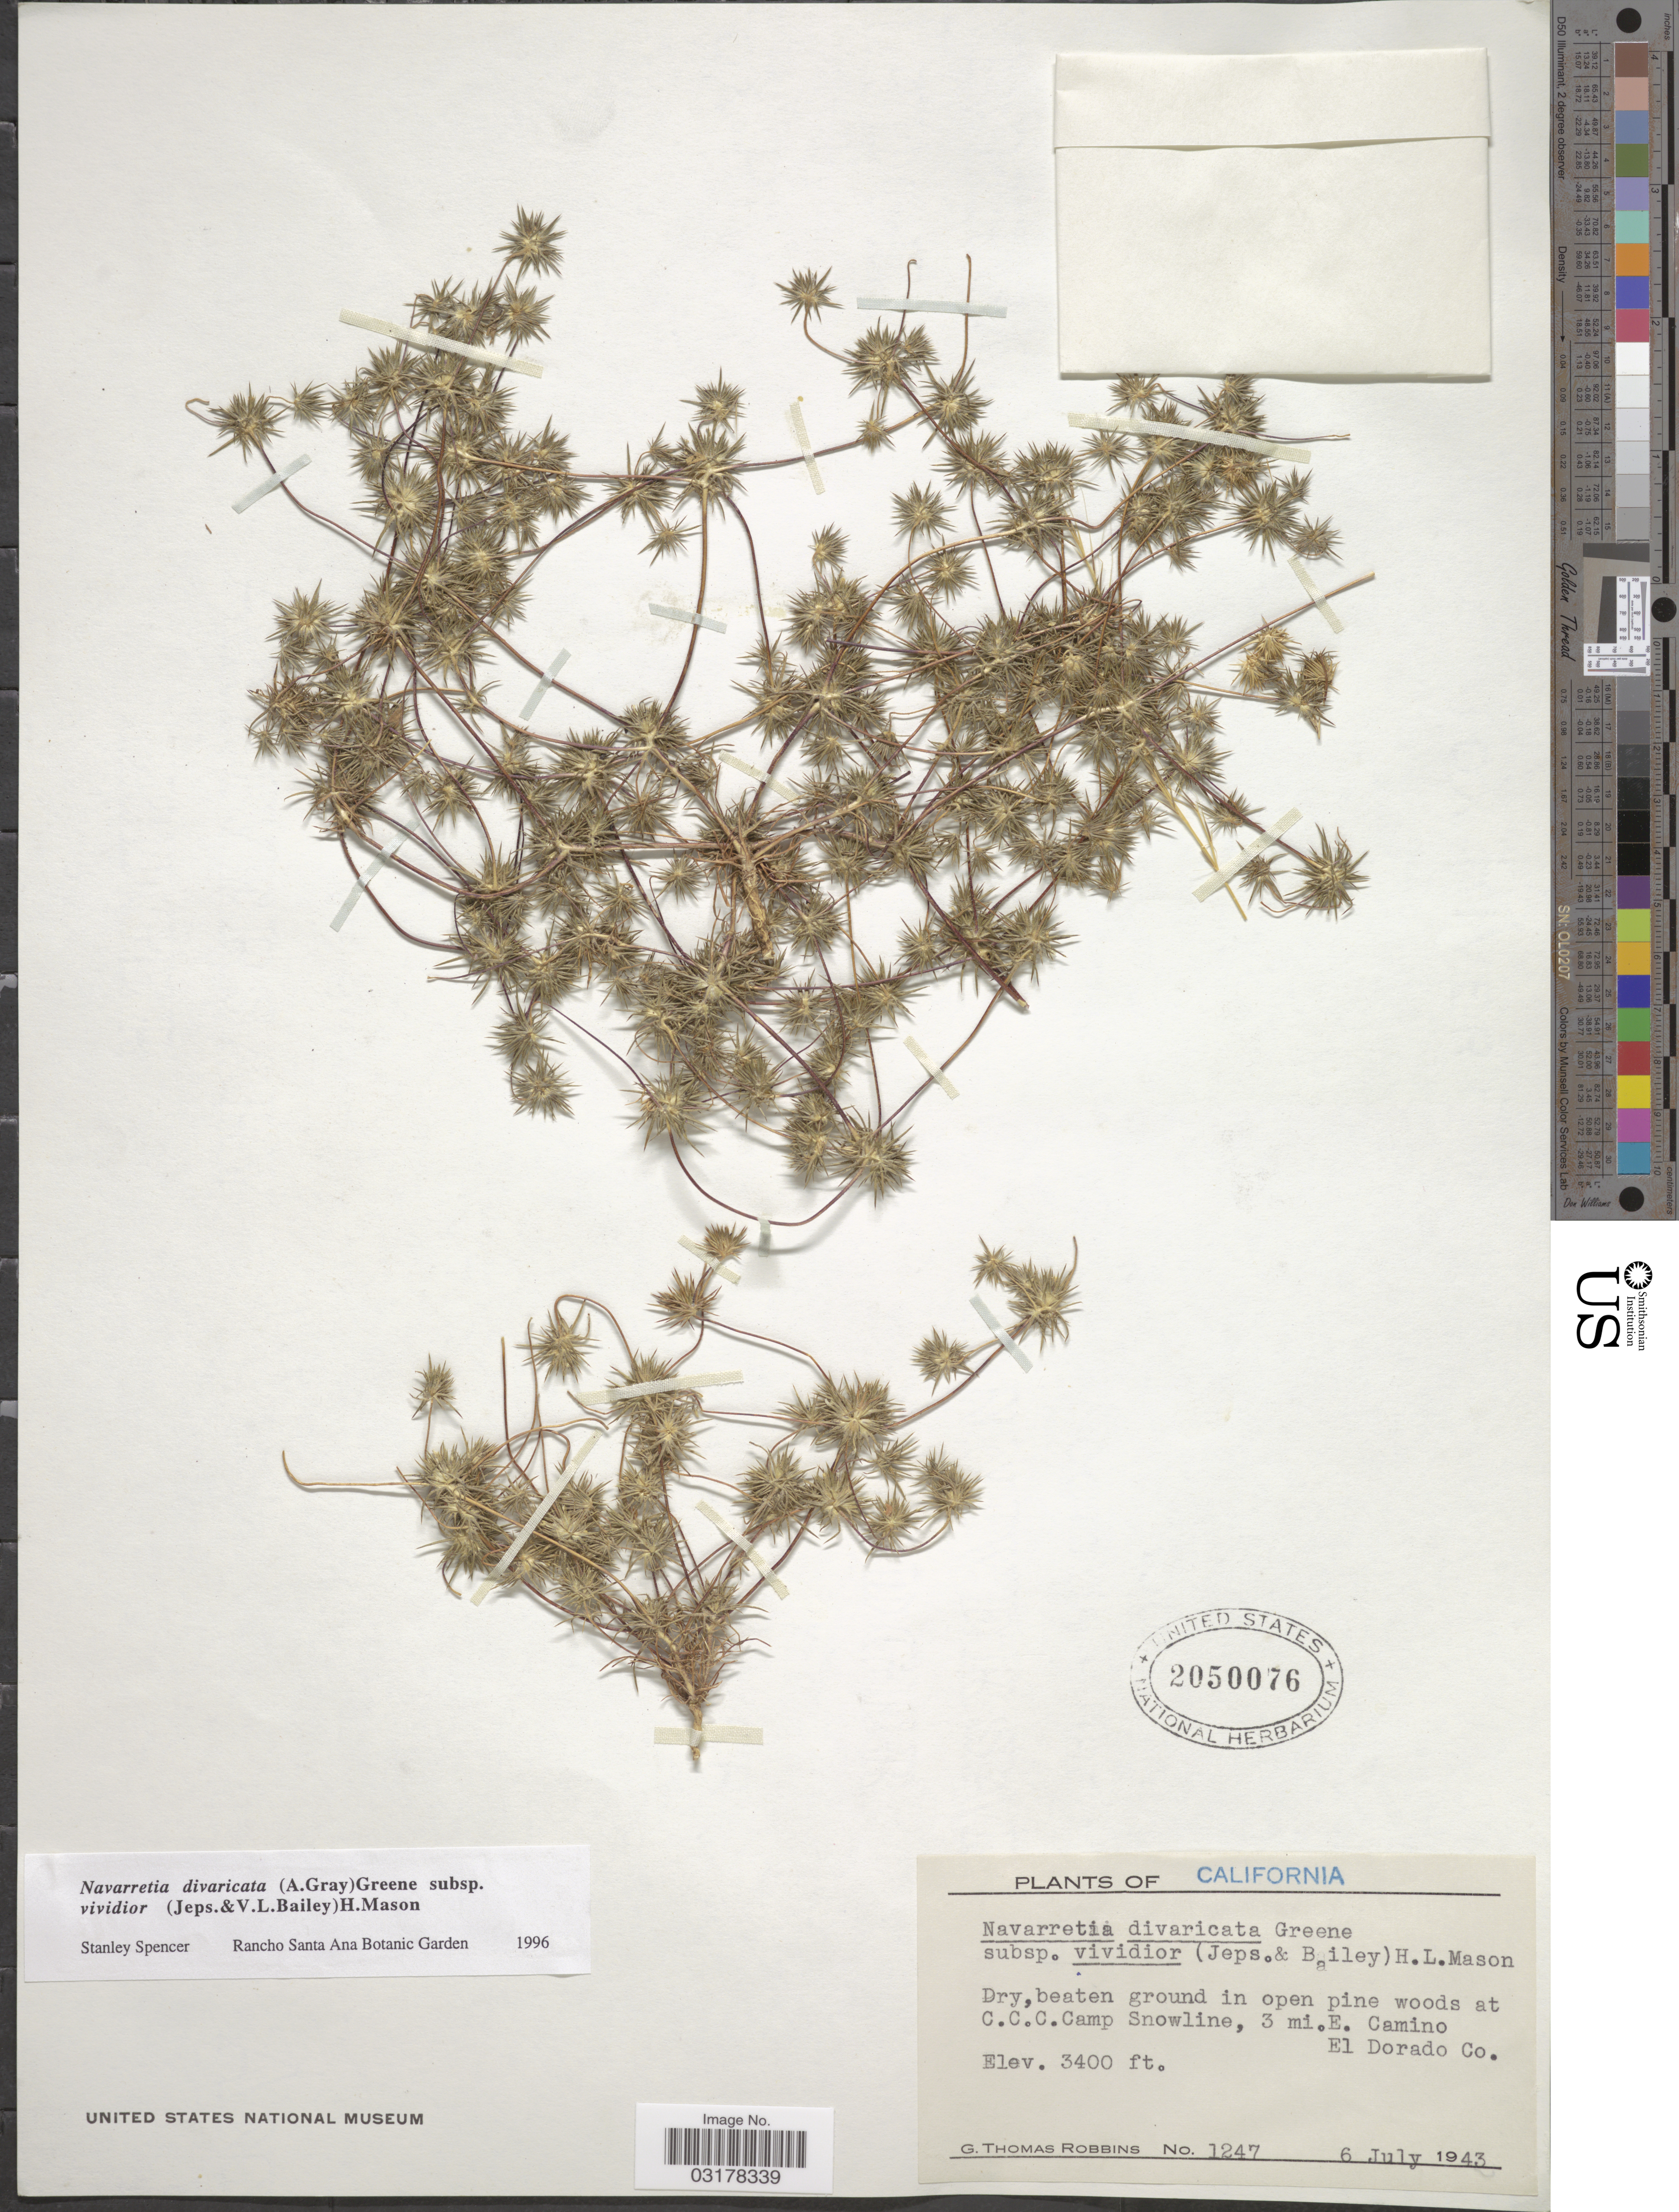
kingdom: Plantae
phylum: Tracheophyta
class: Magnoliopsida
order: Ericales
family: Polemoniaceae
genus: Navarretia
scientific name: Navarretia divaricata subsp. vividior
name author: (Jeps. & V. L. Bailey) H. Mason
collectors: G. T. Robbins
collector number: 1247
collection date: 1943-07-06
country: United States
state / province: California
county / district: El Dorado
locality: At C. C. C. Camp Snowline, 3 mi. E. Camino El Dorado Co.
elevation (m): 1036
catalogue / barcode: US 2050076